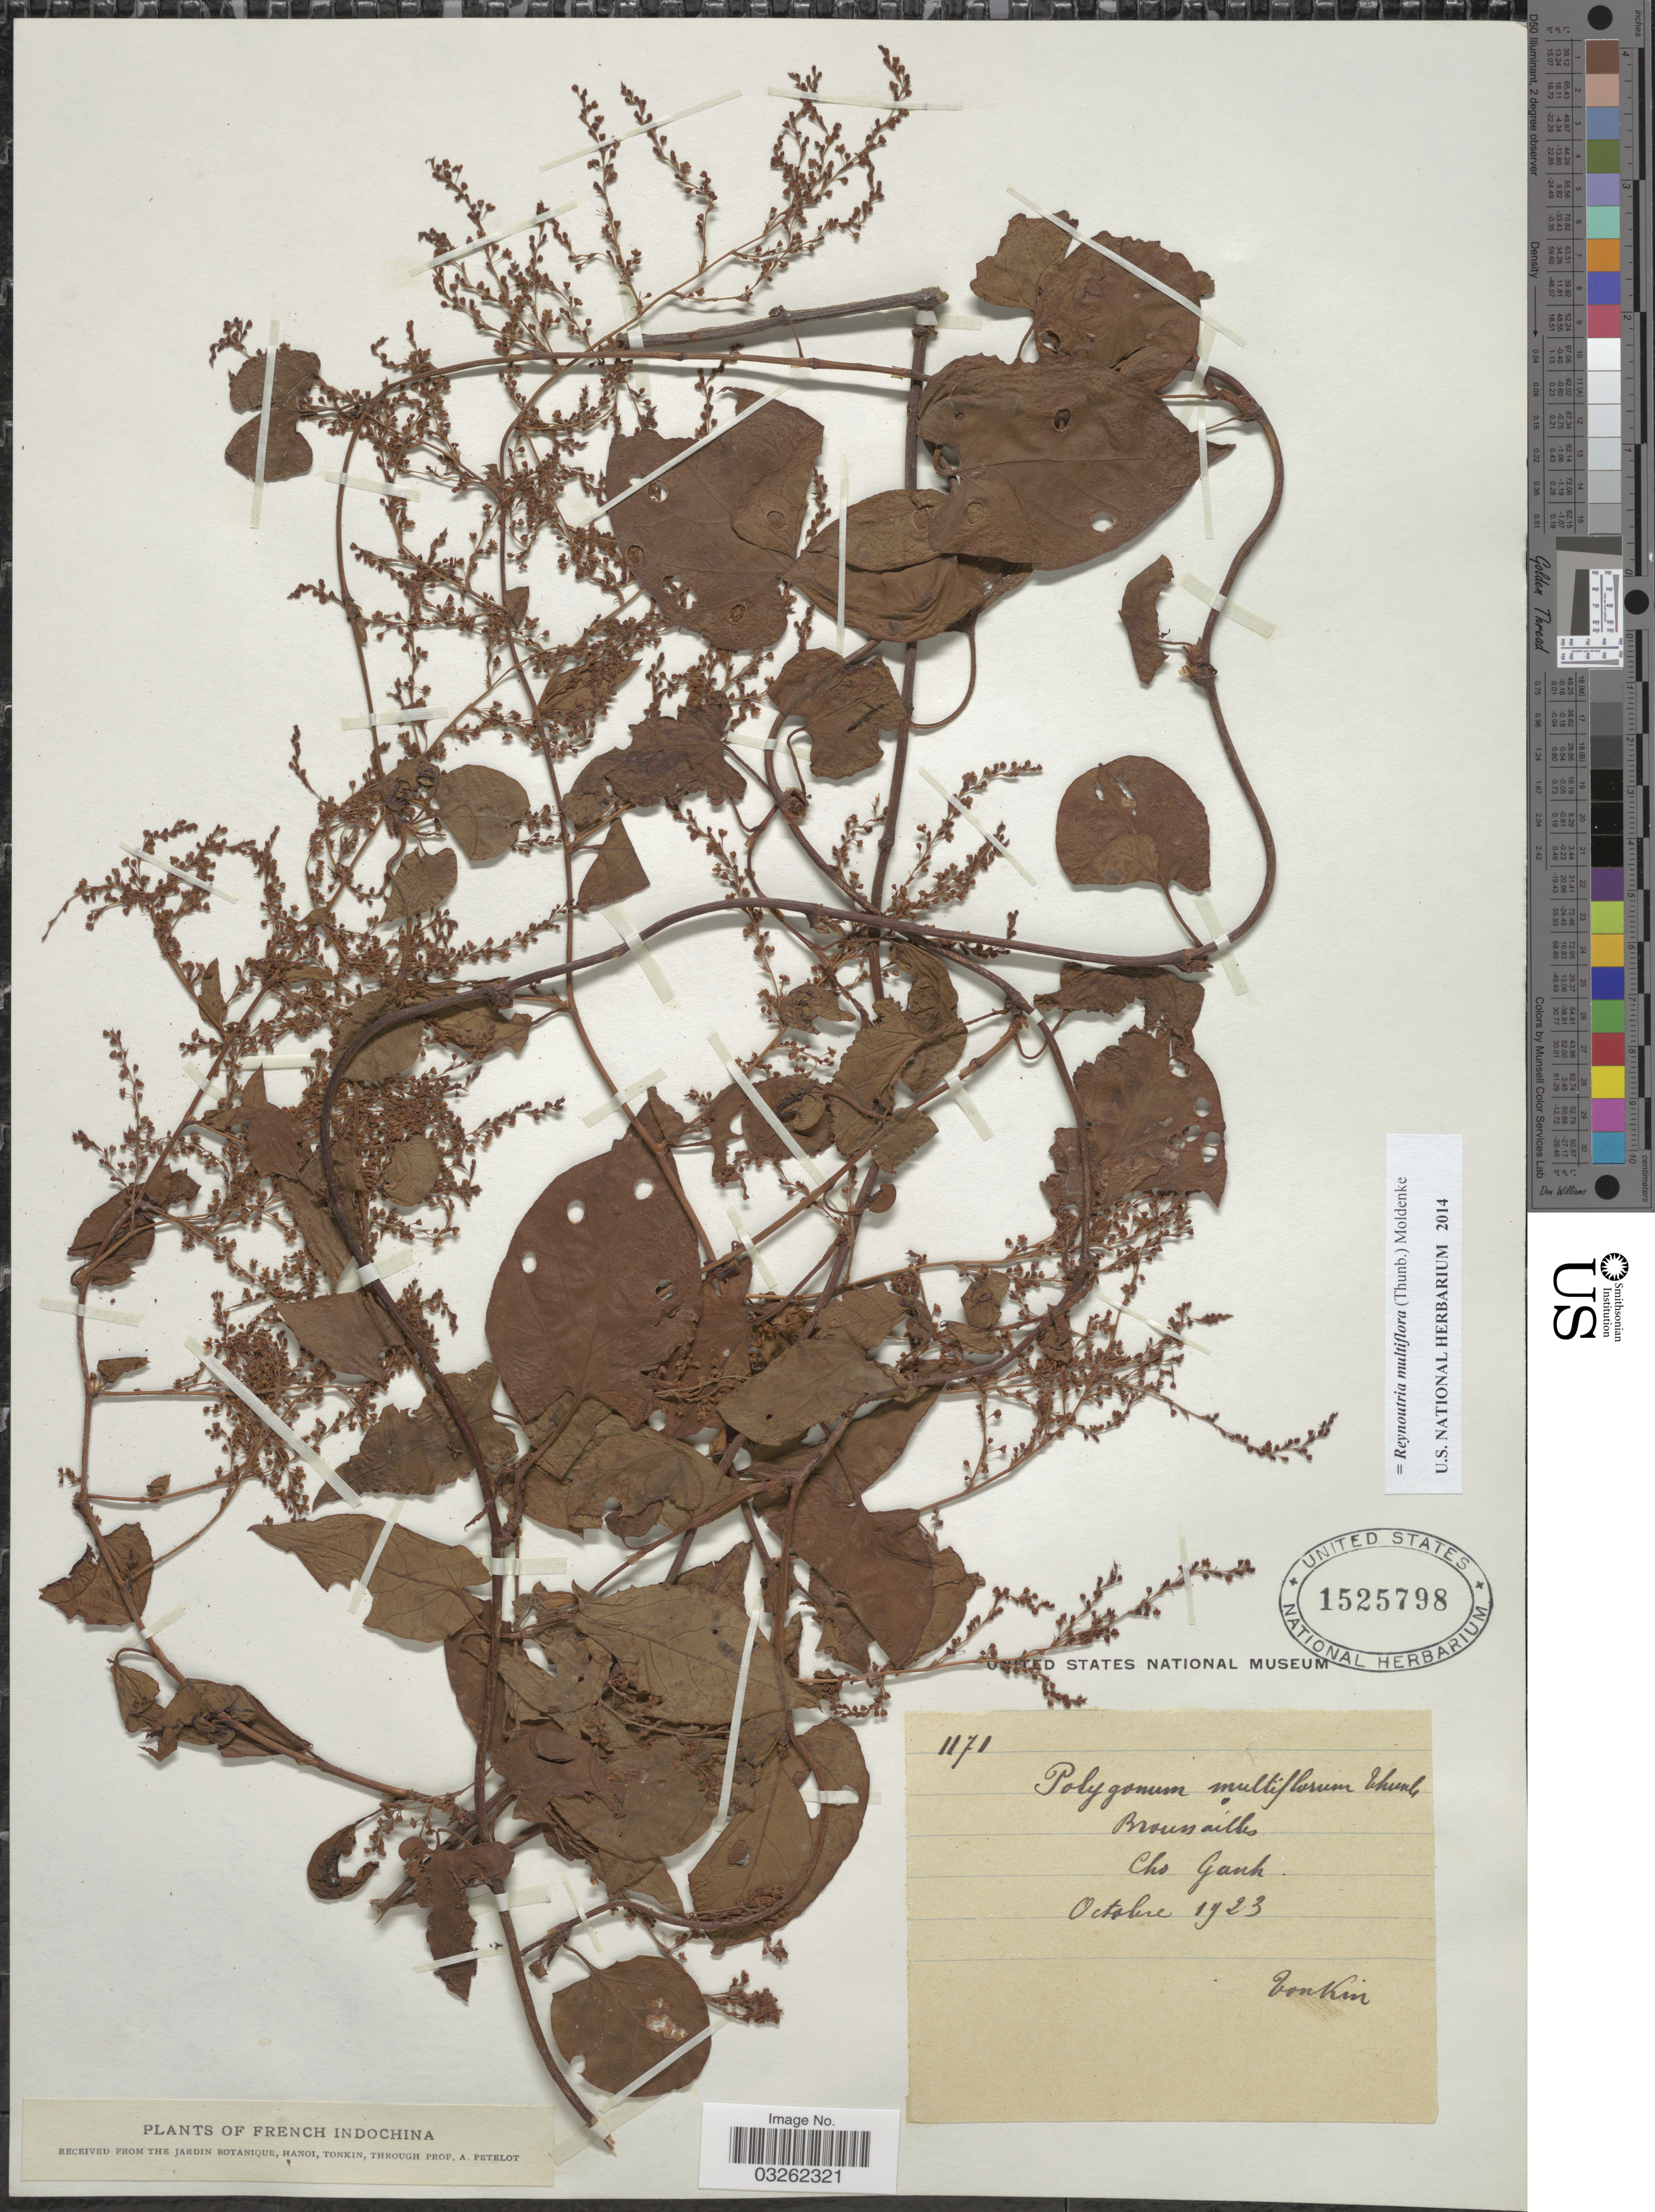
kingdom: Plantae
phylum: Tracheophyta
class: Magnoliopsida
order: Caryophyllales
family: Polygonaceae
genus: Reynoutria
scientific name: Reynoutria multiflora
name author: (Thunb.) Moldenke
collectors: P. A. Pételot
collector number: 1171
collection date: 1923-10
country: Vietnam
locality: French Indochina, Broussailles, Cho Ganh.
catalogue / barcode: US 1525798